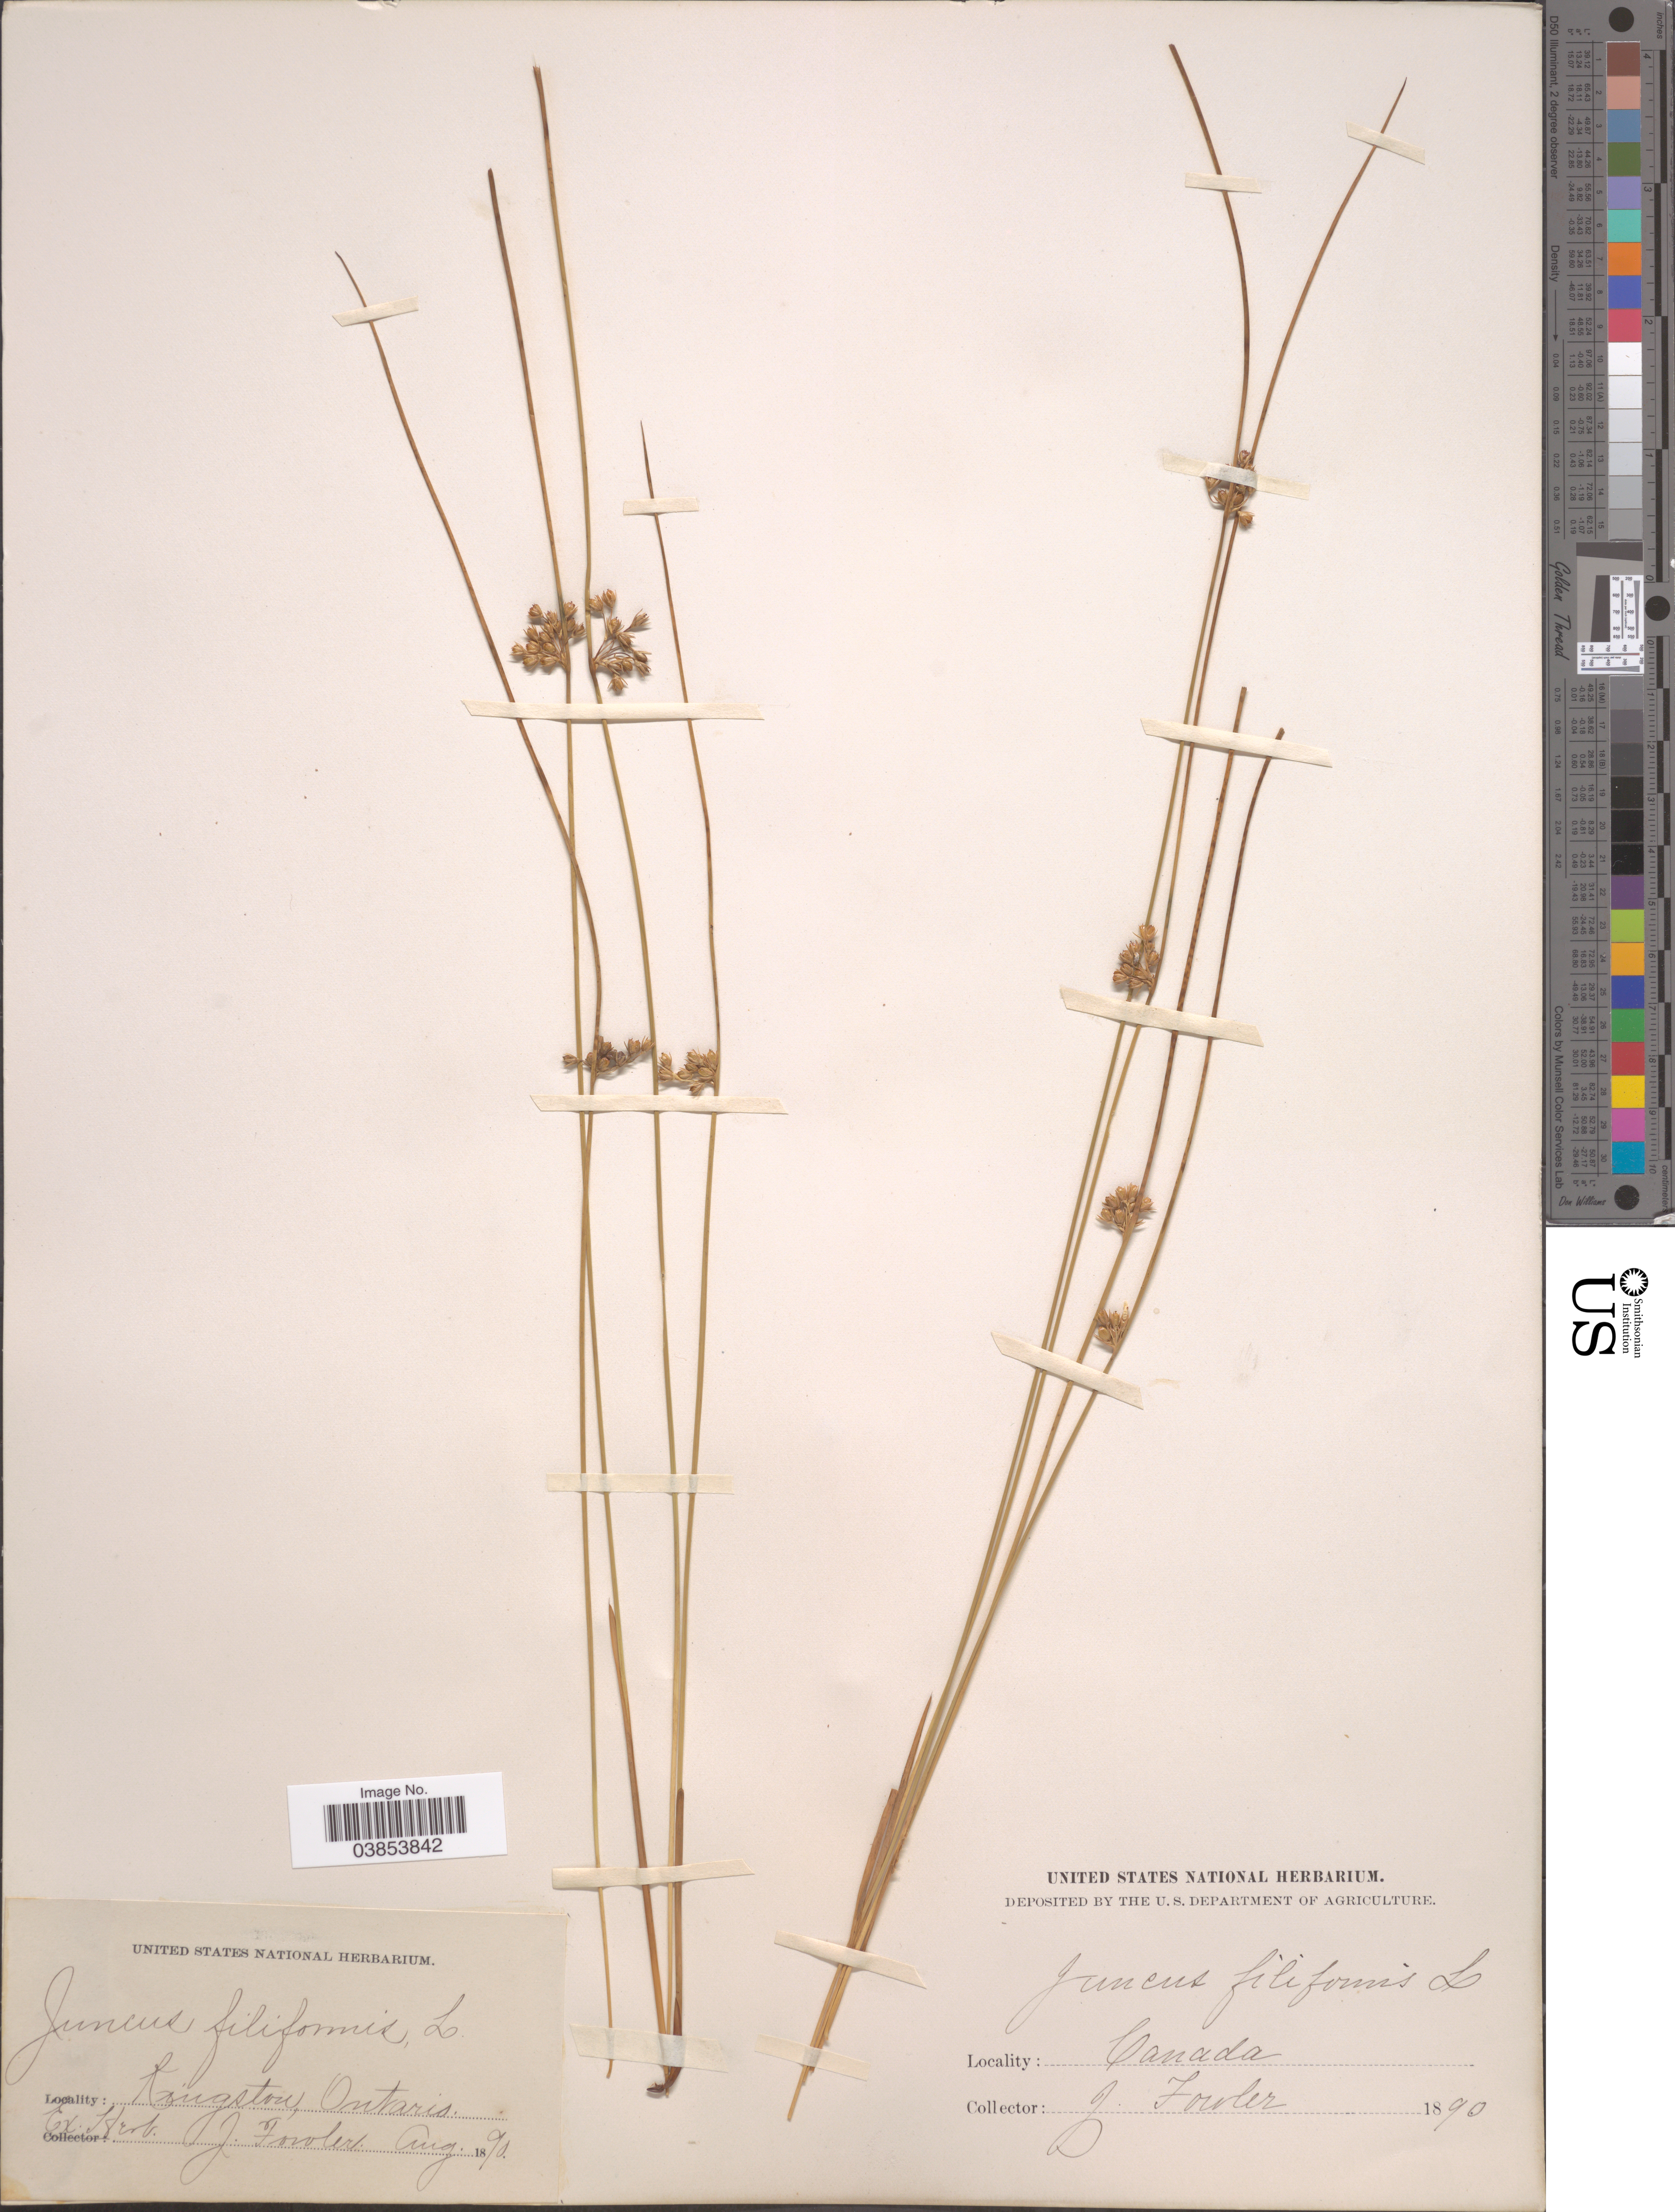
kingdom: Plantae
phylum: Tracheophyta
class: Liliopsida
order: Poales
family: Juncaceae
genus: Juncus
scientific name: Juncus filiformis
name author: L.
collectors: ex herb. J. Fowler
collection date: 1890-08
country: Canada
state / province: Ontario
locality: Kingston.